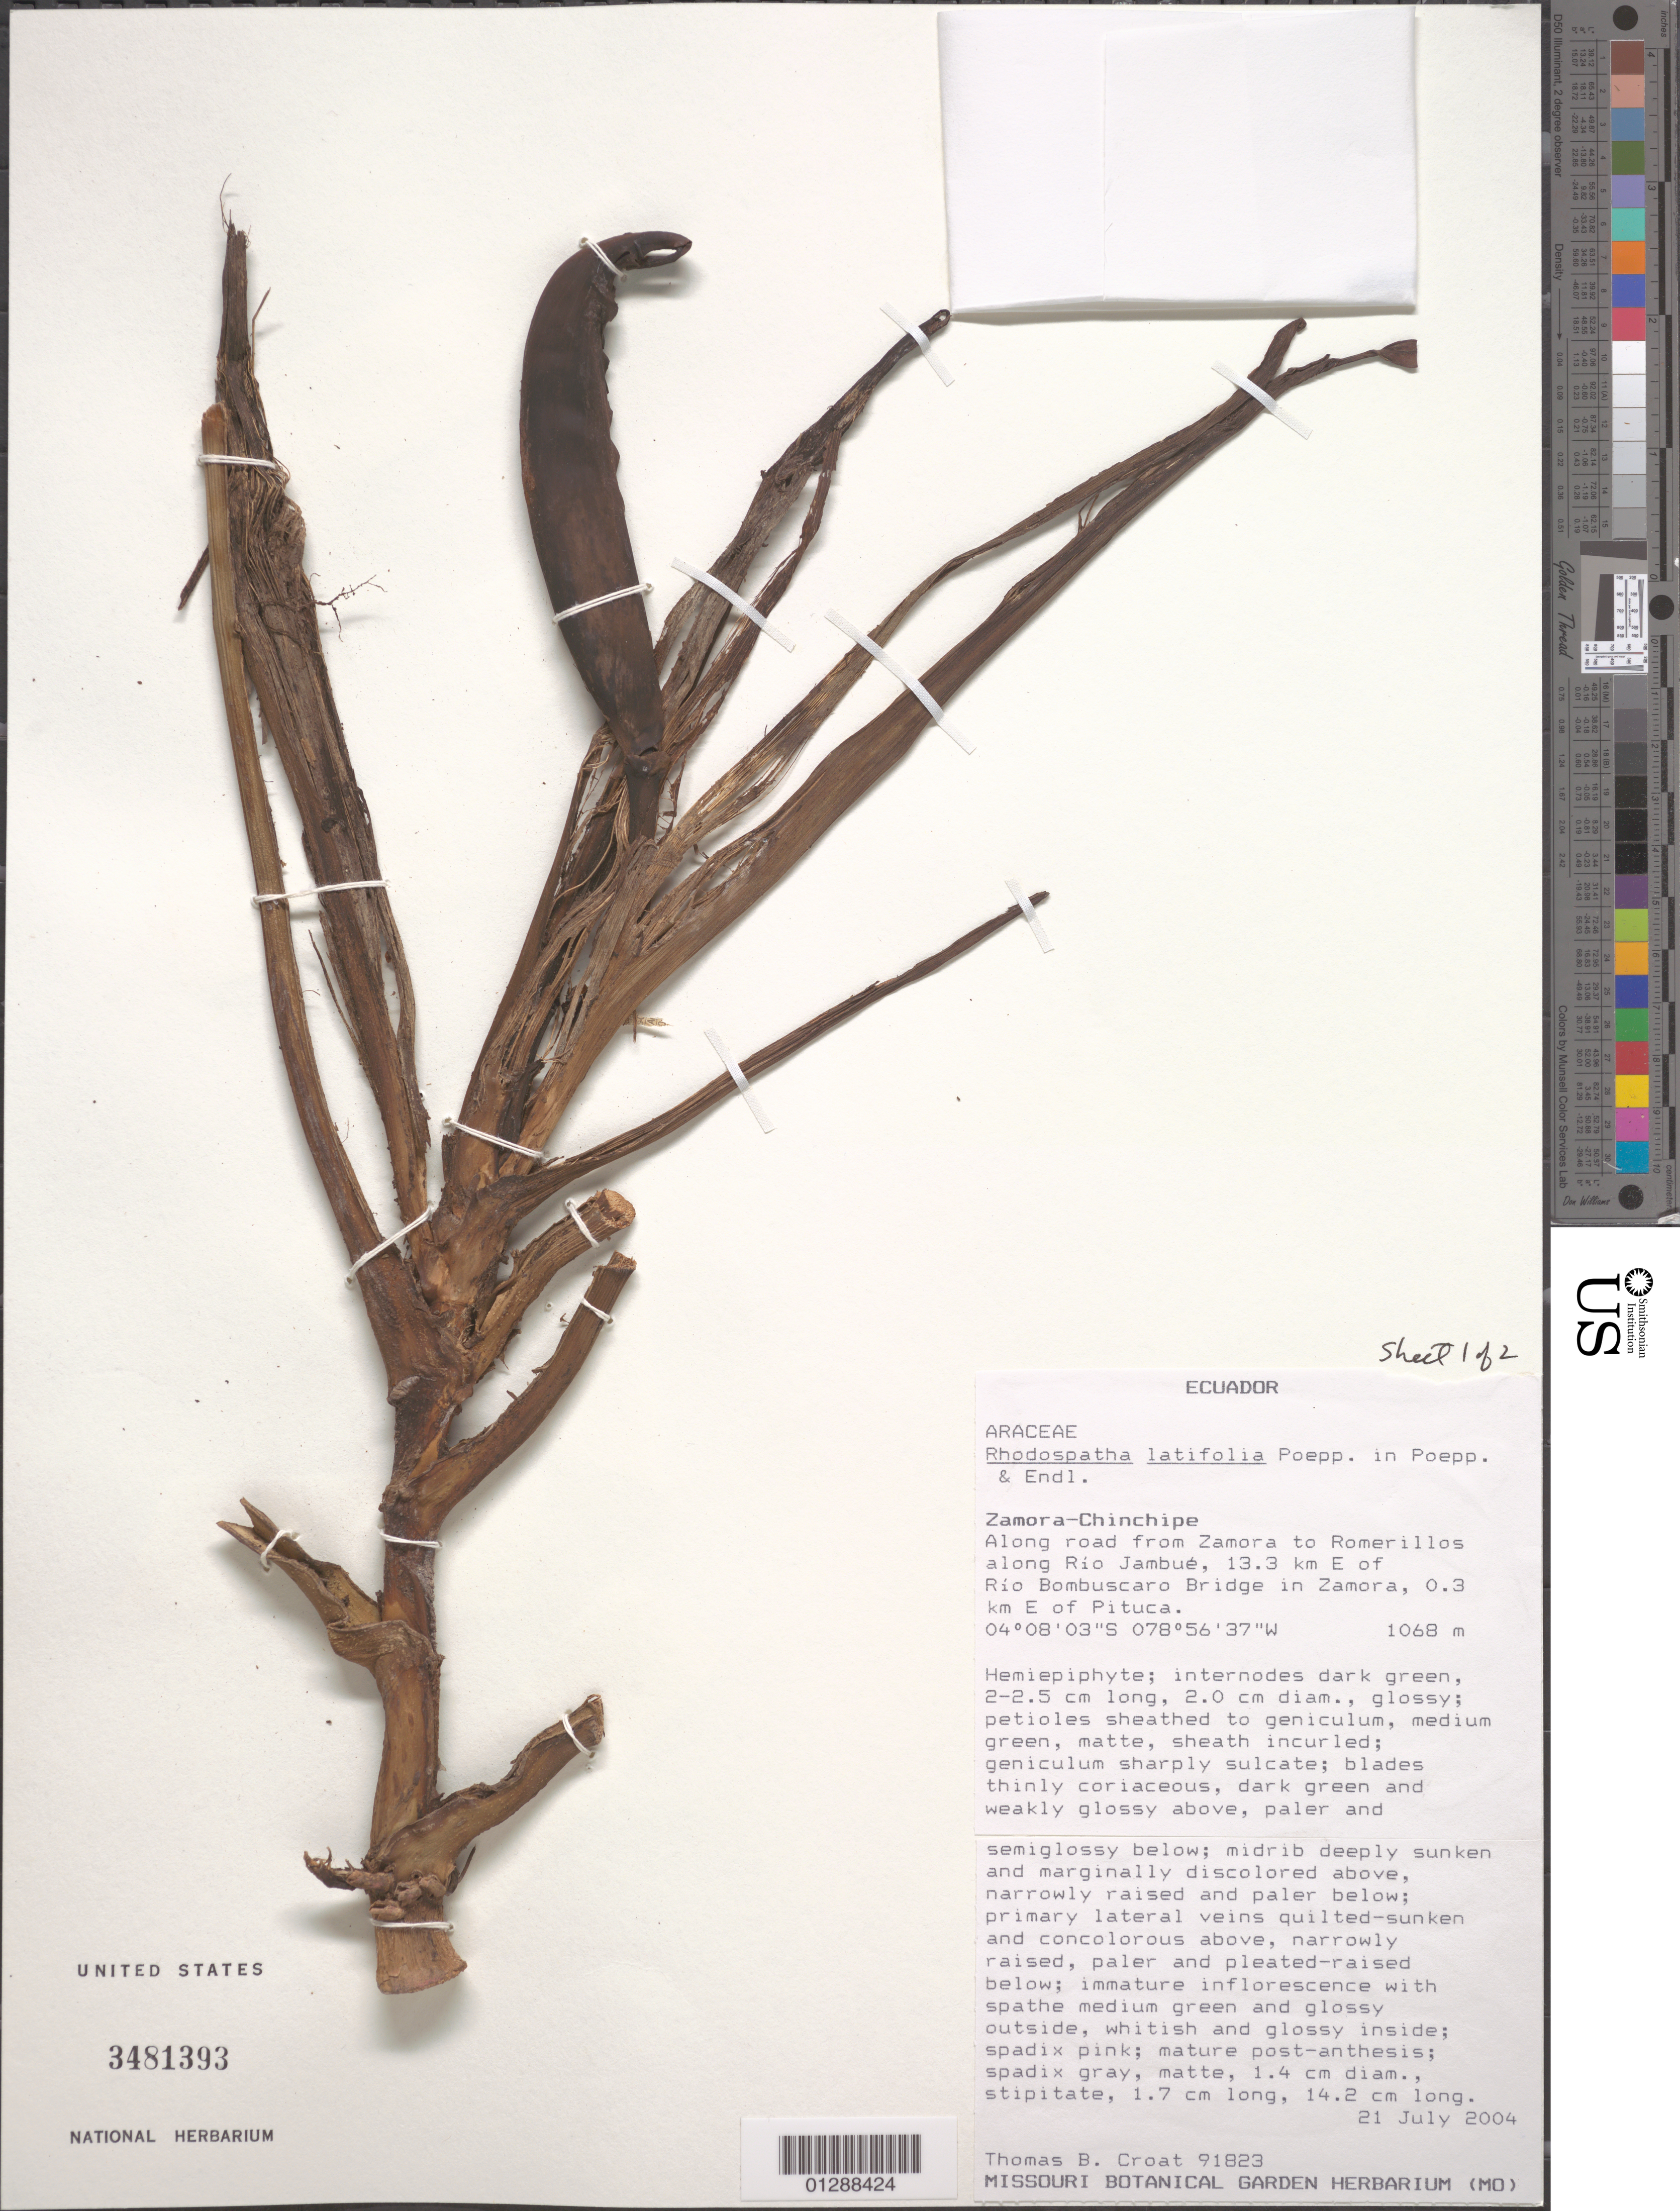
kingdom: Plantae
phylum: Tracheophyta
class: Liliopsida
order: Alismatales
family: Araceae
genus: Rhodospatha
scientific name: Rhodospatha latifolia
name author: Poepp. & Endl.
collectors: T. B. Croat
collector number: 91823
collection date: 2004-07-21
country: Ecuador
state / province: Zamora-Chinchipe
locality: Along road from Zamora to Romerillos along Río Jambué, 13.3 km E of Río Bombuscaro Bridge in Zamora, 0.3 km E of Pituca.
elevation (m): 1068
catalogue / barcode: US 3481393